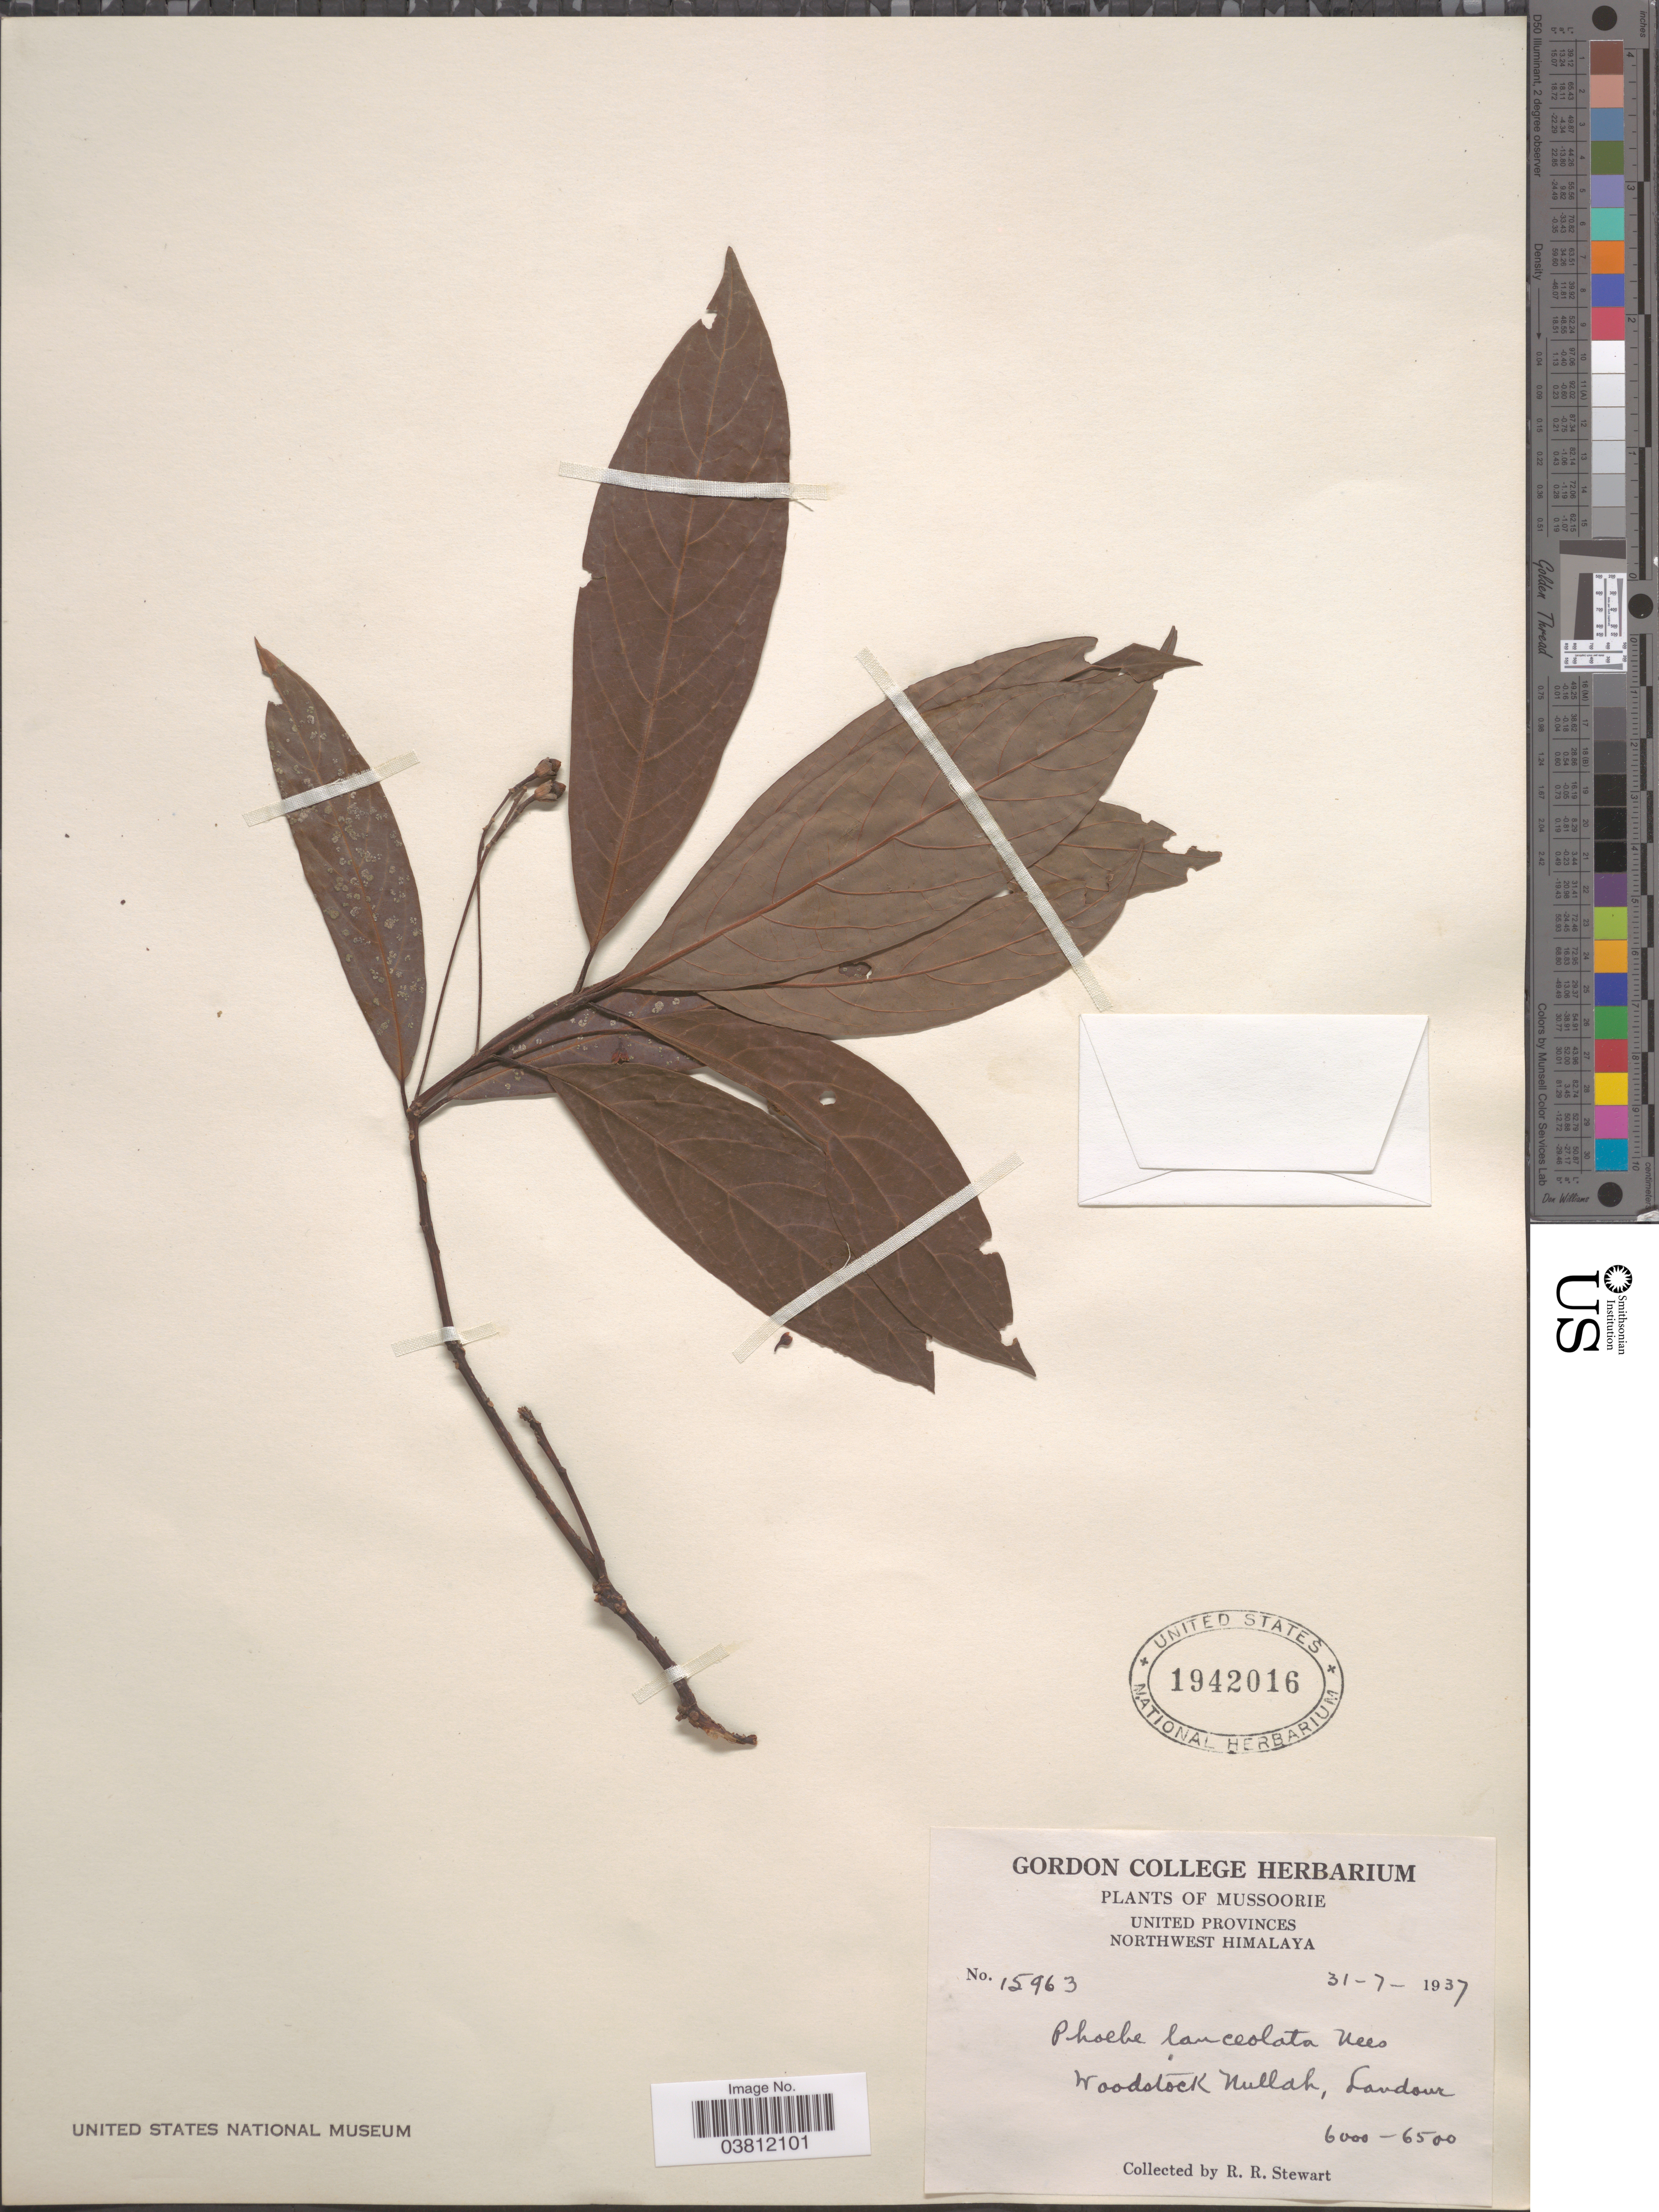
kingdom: Plantae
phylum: Tracheophyta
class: Magnoliopsida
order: Laurales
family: Lauraceae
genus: Phoebe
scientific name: Phoebe lanceolata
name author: Nees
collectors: R. Stewart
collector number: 15963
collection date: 1937-07-31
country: India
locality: Mussoorie. United Provinces. Northwest Himalayas. Woodstock Nullah, Landour.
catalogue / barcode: US 1942016